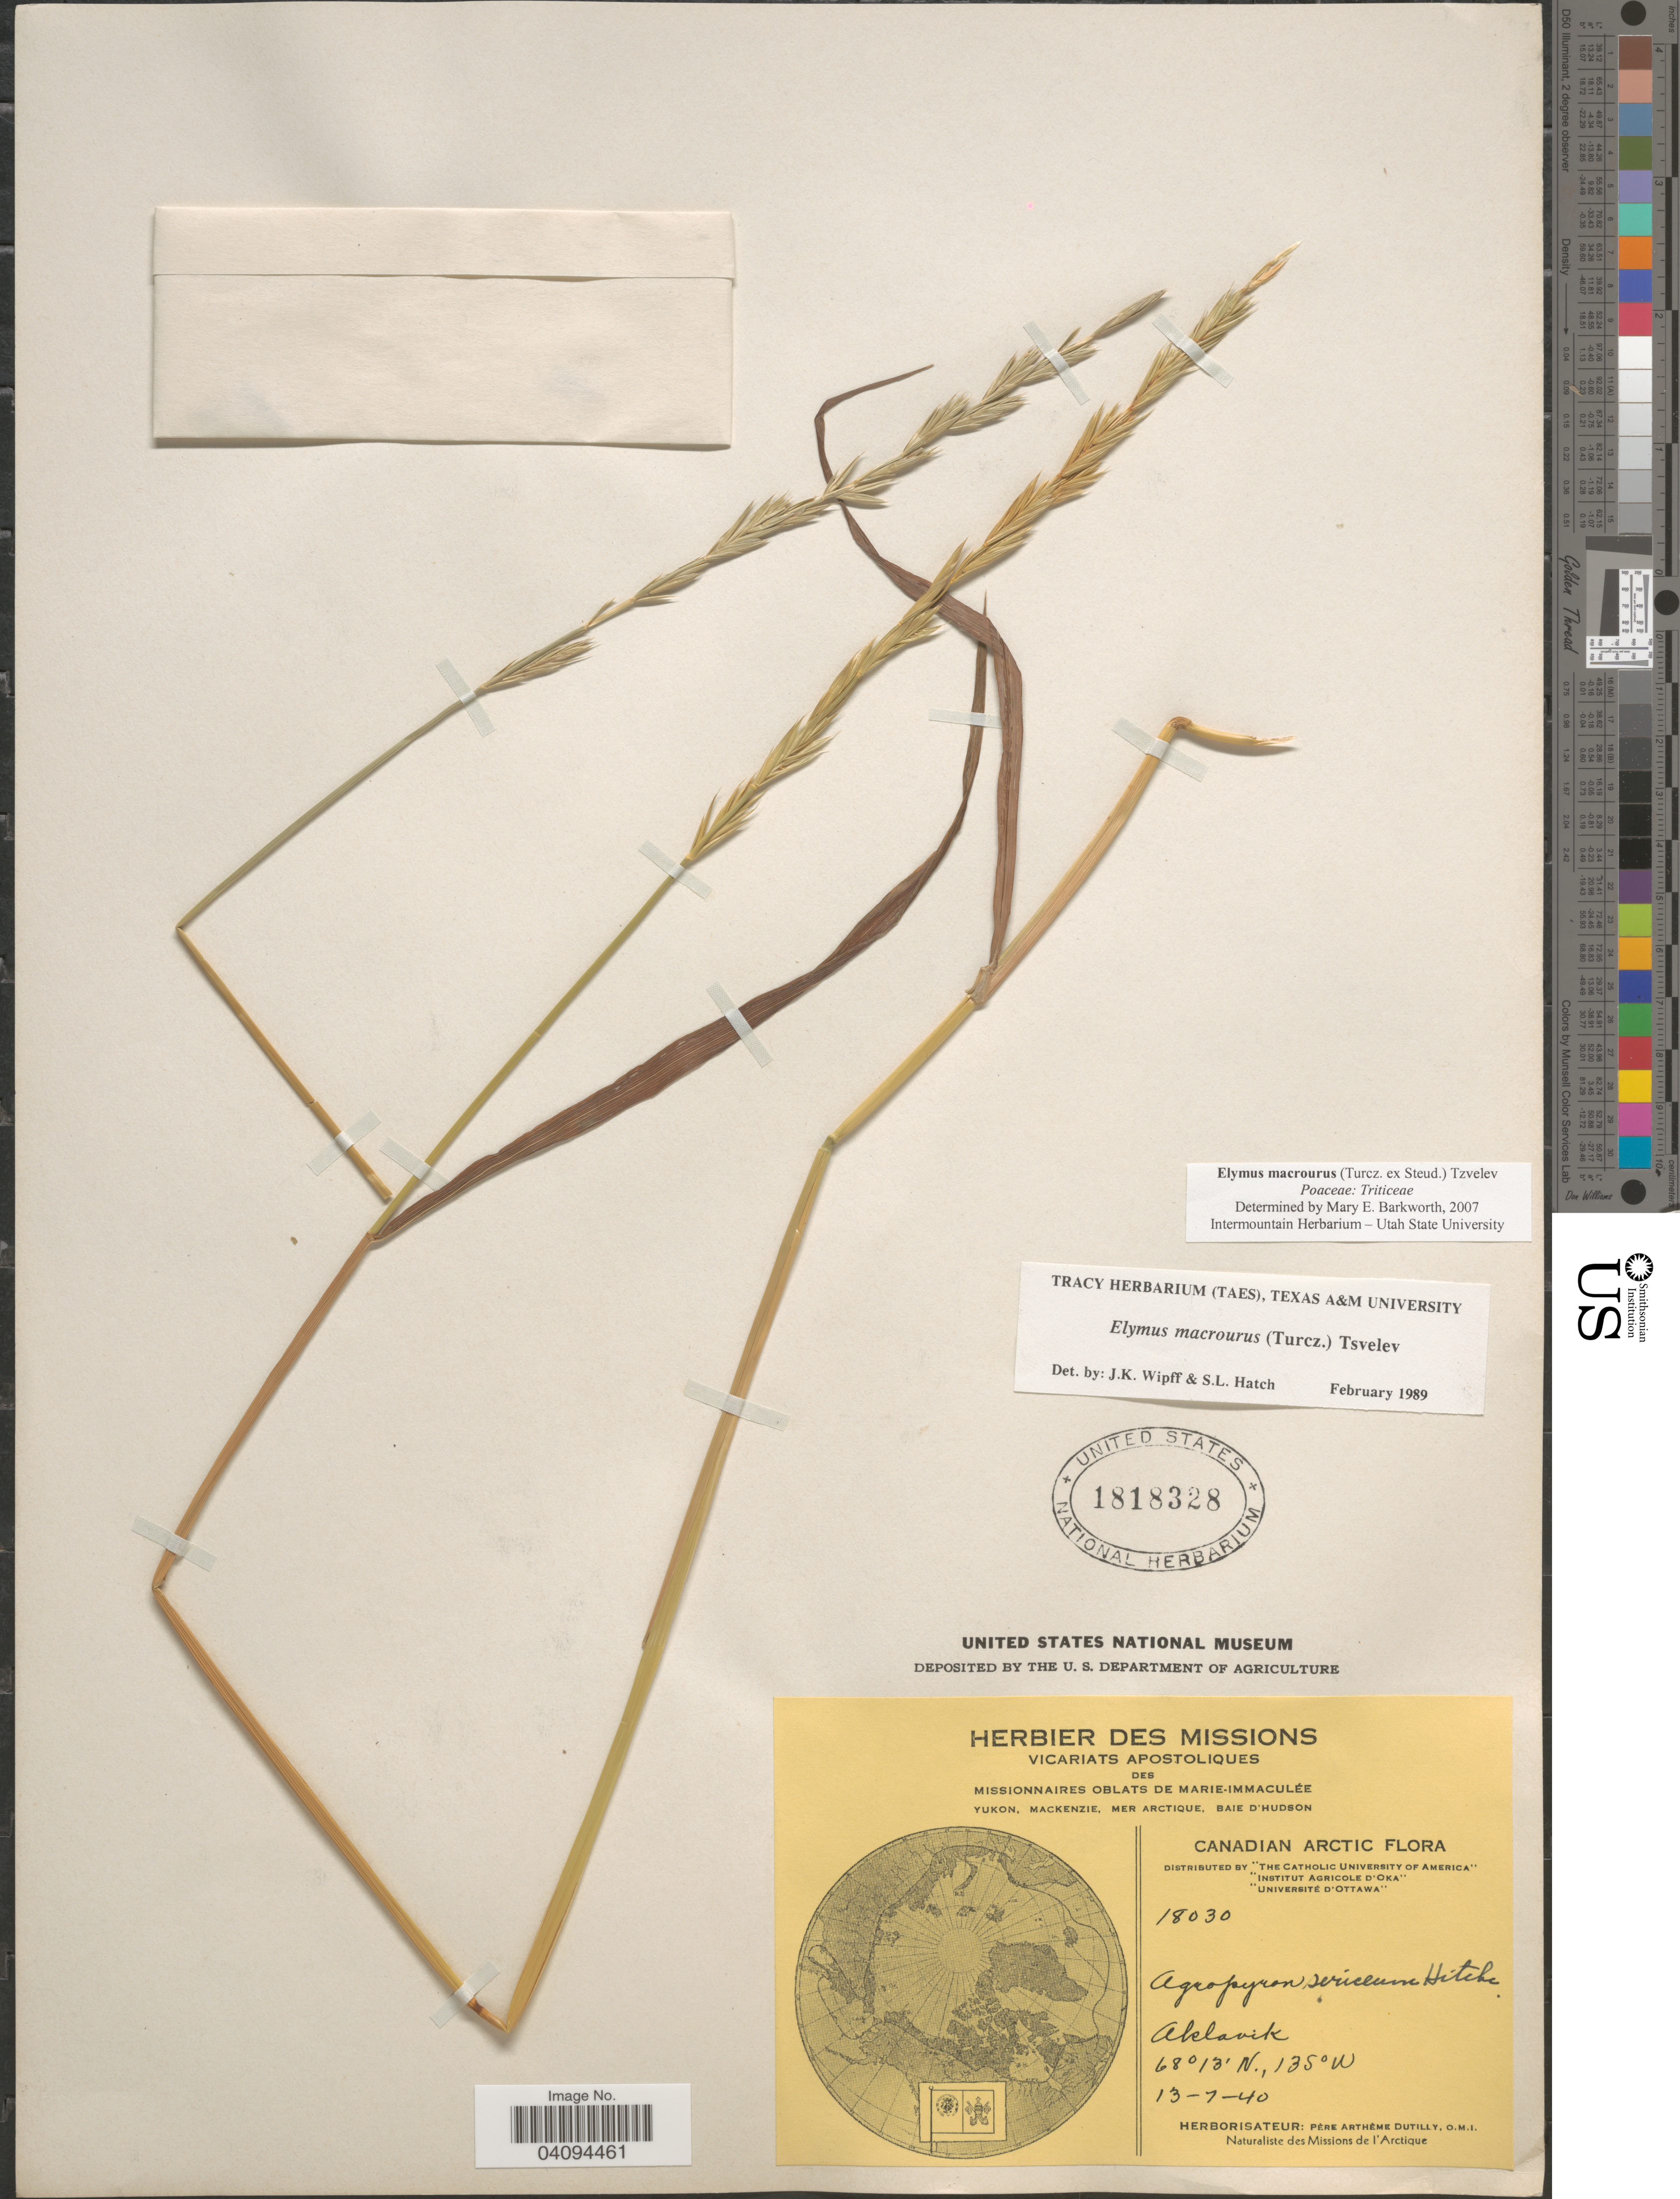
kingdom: Plantae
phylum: Tracheophyta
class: Liliopsida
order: Poales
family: Poaceae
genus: Elymus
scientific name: Elymus macrourus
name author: (Turcz. ex Steud.) Tzvelev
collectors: P. Dutilly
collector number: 18030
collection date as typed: Transcribed d/m/y: 13/7/40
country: Canada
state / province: Northwest Territories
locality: Canadian Arctic. Aklavik. Missions de l'Arctique.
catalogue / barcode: US 1818328